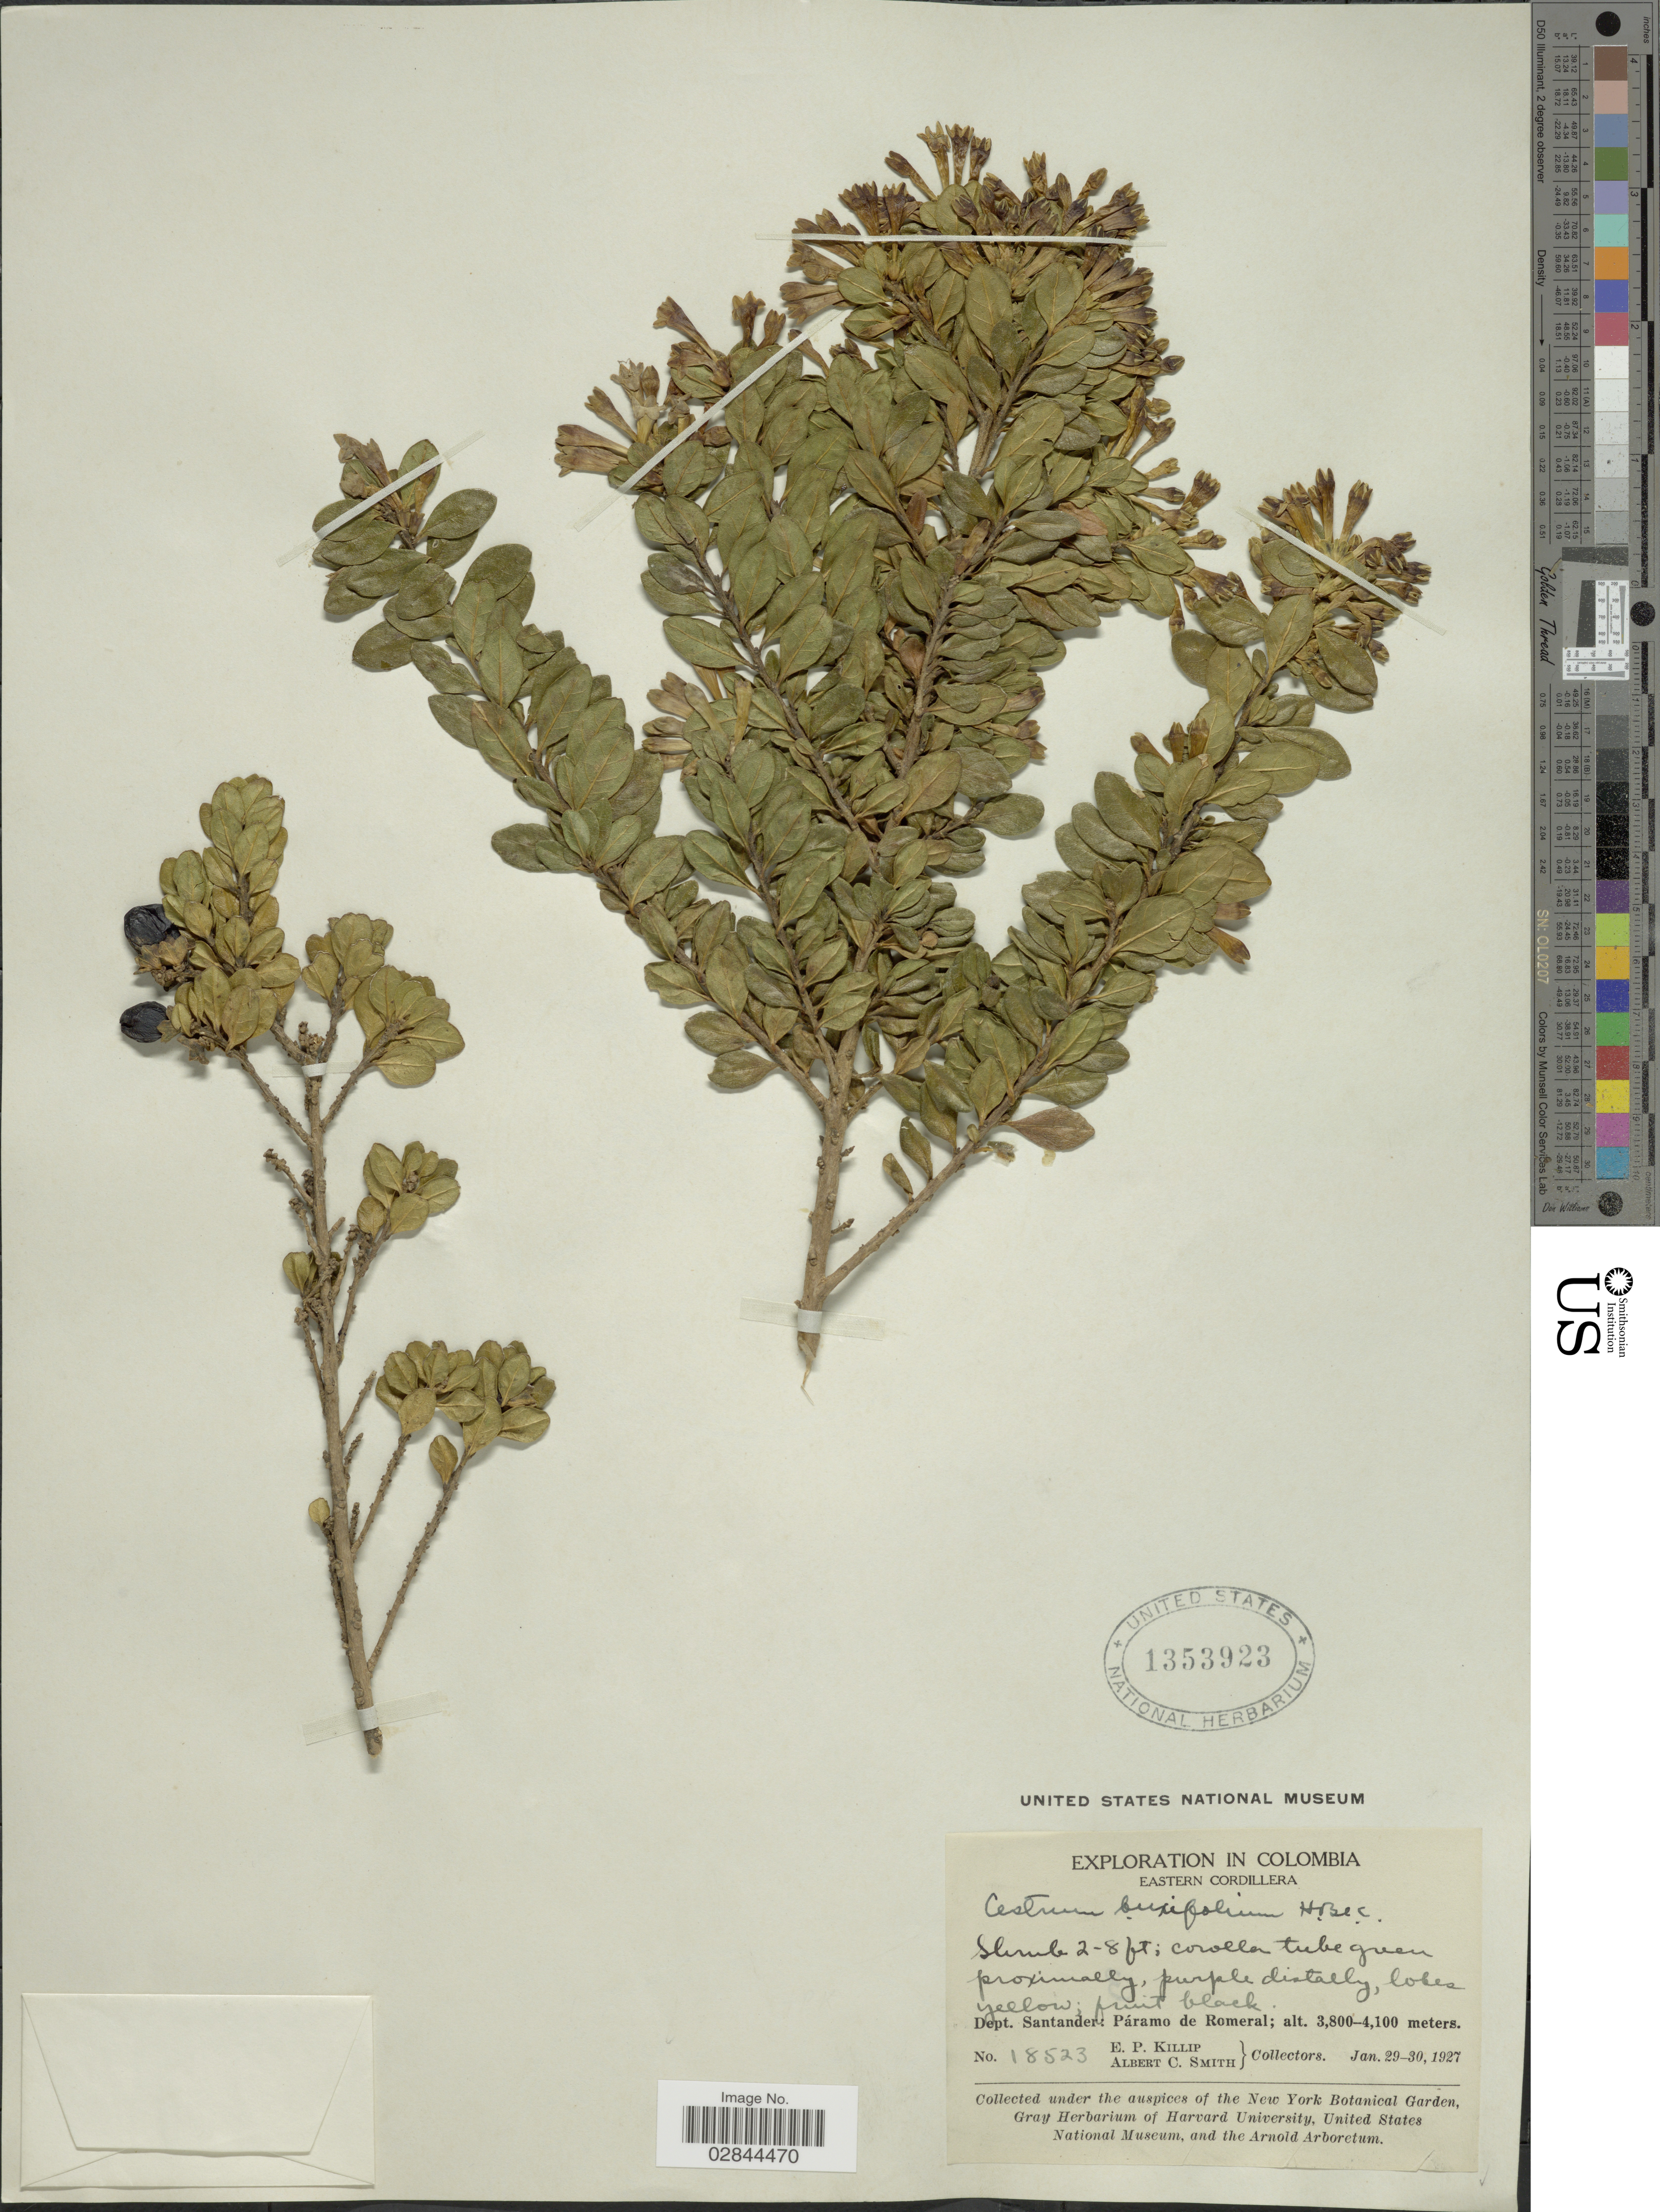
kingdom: Plantae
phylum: Tracheophyta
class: Magnoliopsida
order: Solanales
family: Solanaceae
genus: Cestrum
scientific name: Cestrum buxifolium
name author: Kunth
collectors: E. P. Killip & A. C. Smith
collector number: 18523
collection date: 1927-01-29/1927-01-30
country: Colombia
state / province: Santander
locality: Eastern Cordillera. Dept. Santander: Páramo de Romeral.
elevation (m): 3800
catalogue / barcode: US 1353923